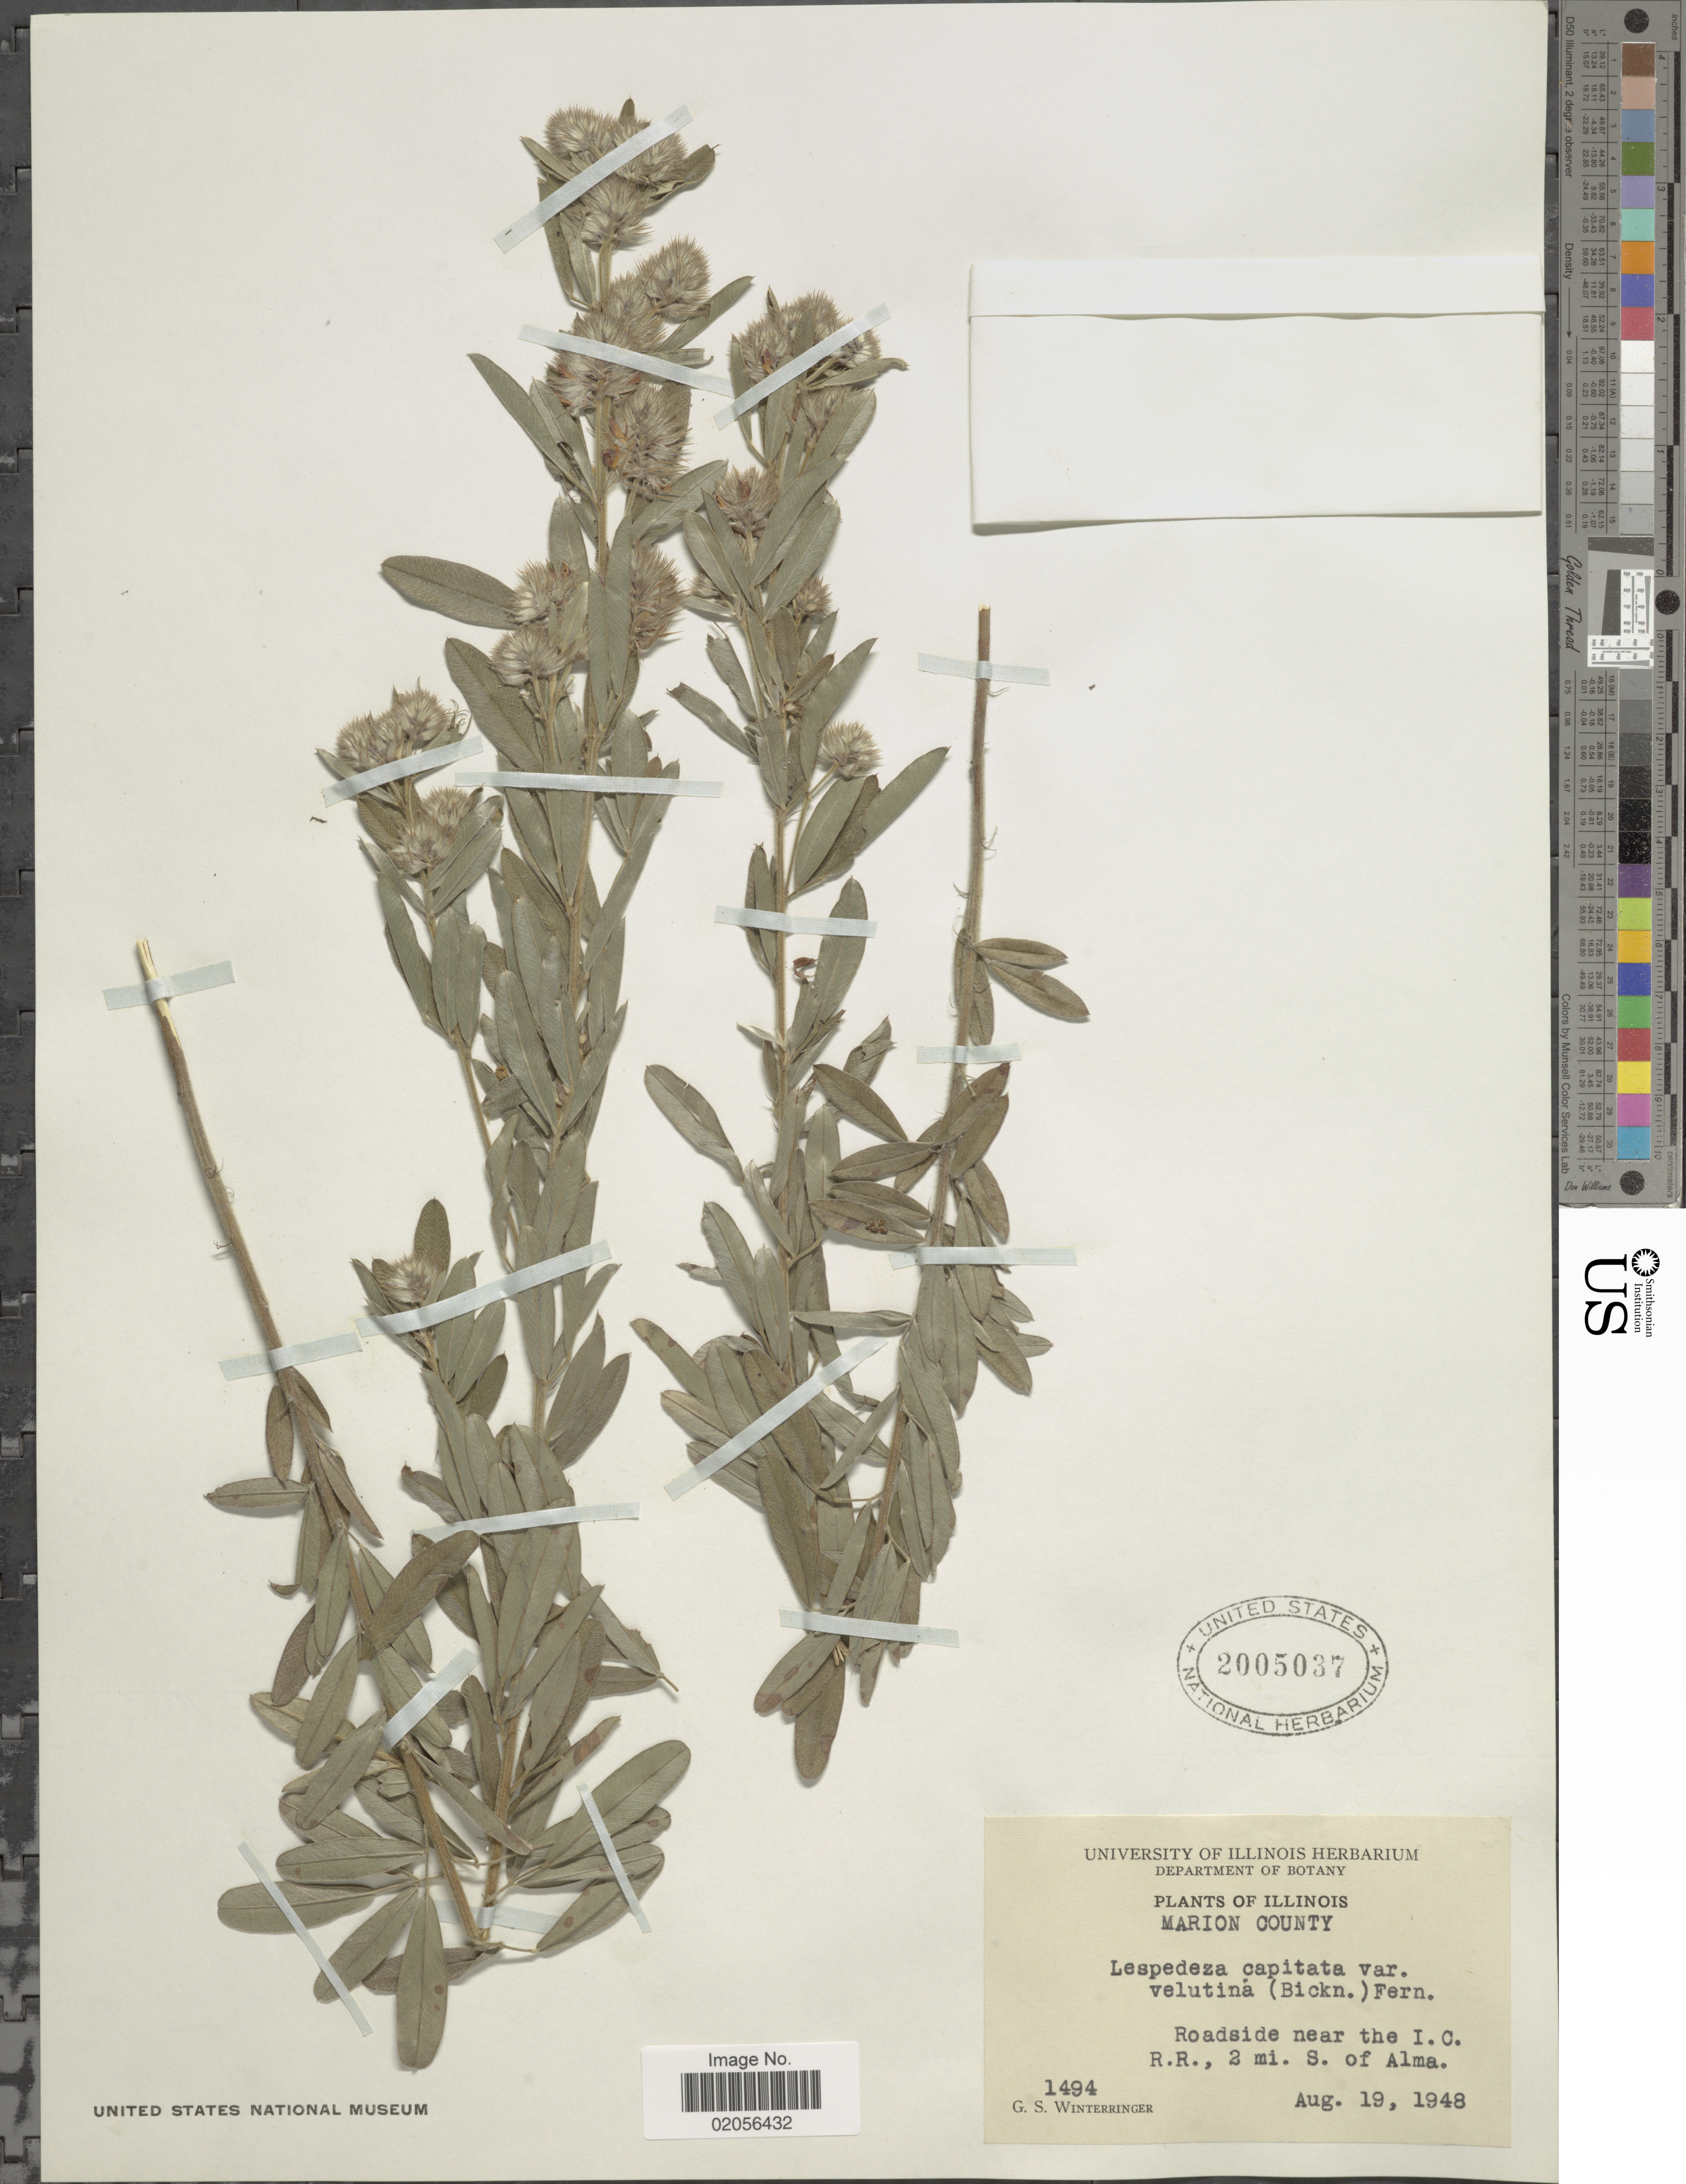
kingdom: Plantae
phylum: Tracheophyta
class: Magnoliopsida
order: Fabales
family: Fabaceae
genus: Lespedeza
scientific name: Lespedeza capitata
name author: Michx.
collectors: G. Winterringer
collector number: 1494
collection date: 1948-08-19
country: United States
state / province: Illinois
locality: Marion County, Rpadside near the I.C. R.R., 2 mi S of Alma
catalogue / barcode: US 2005037